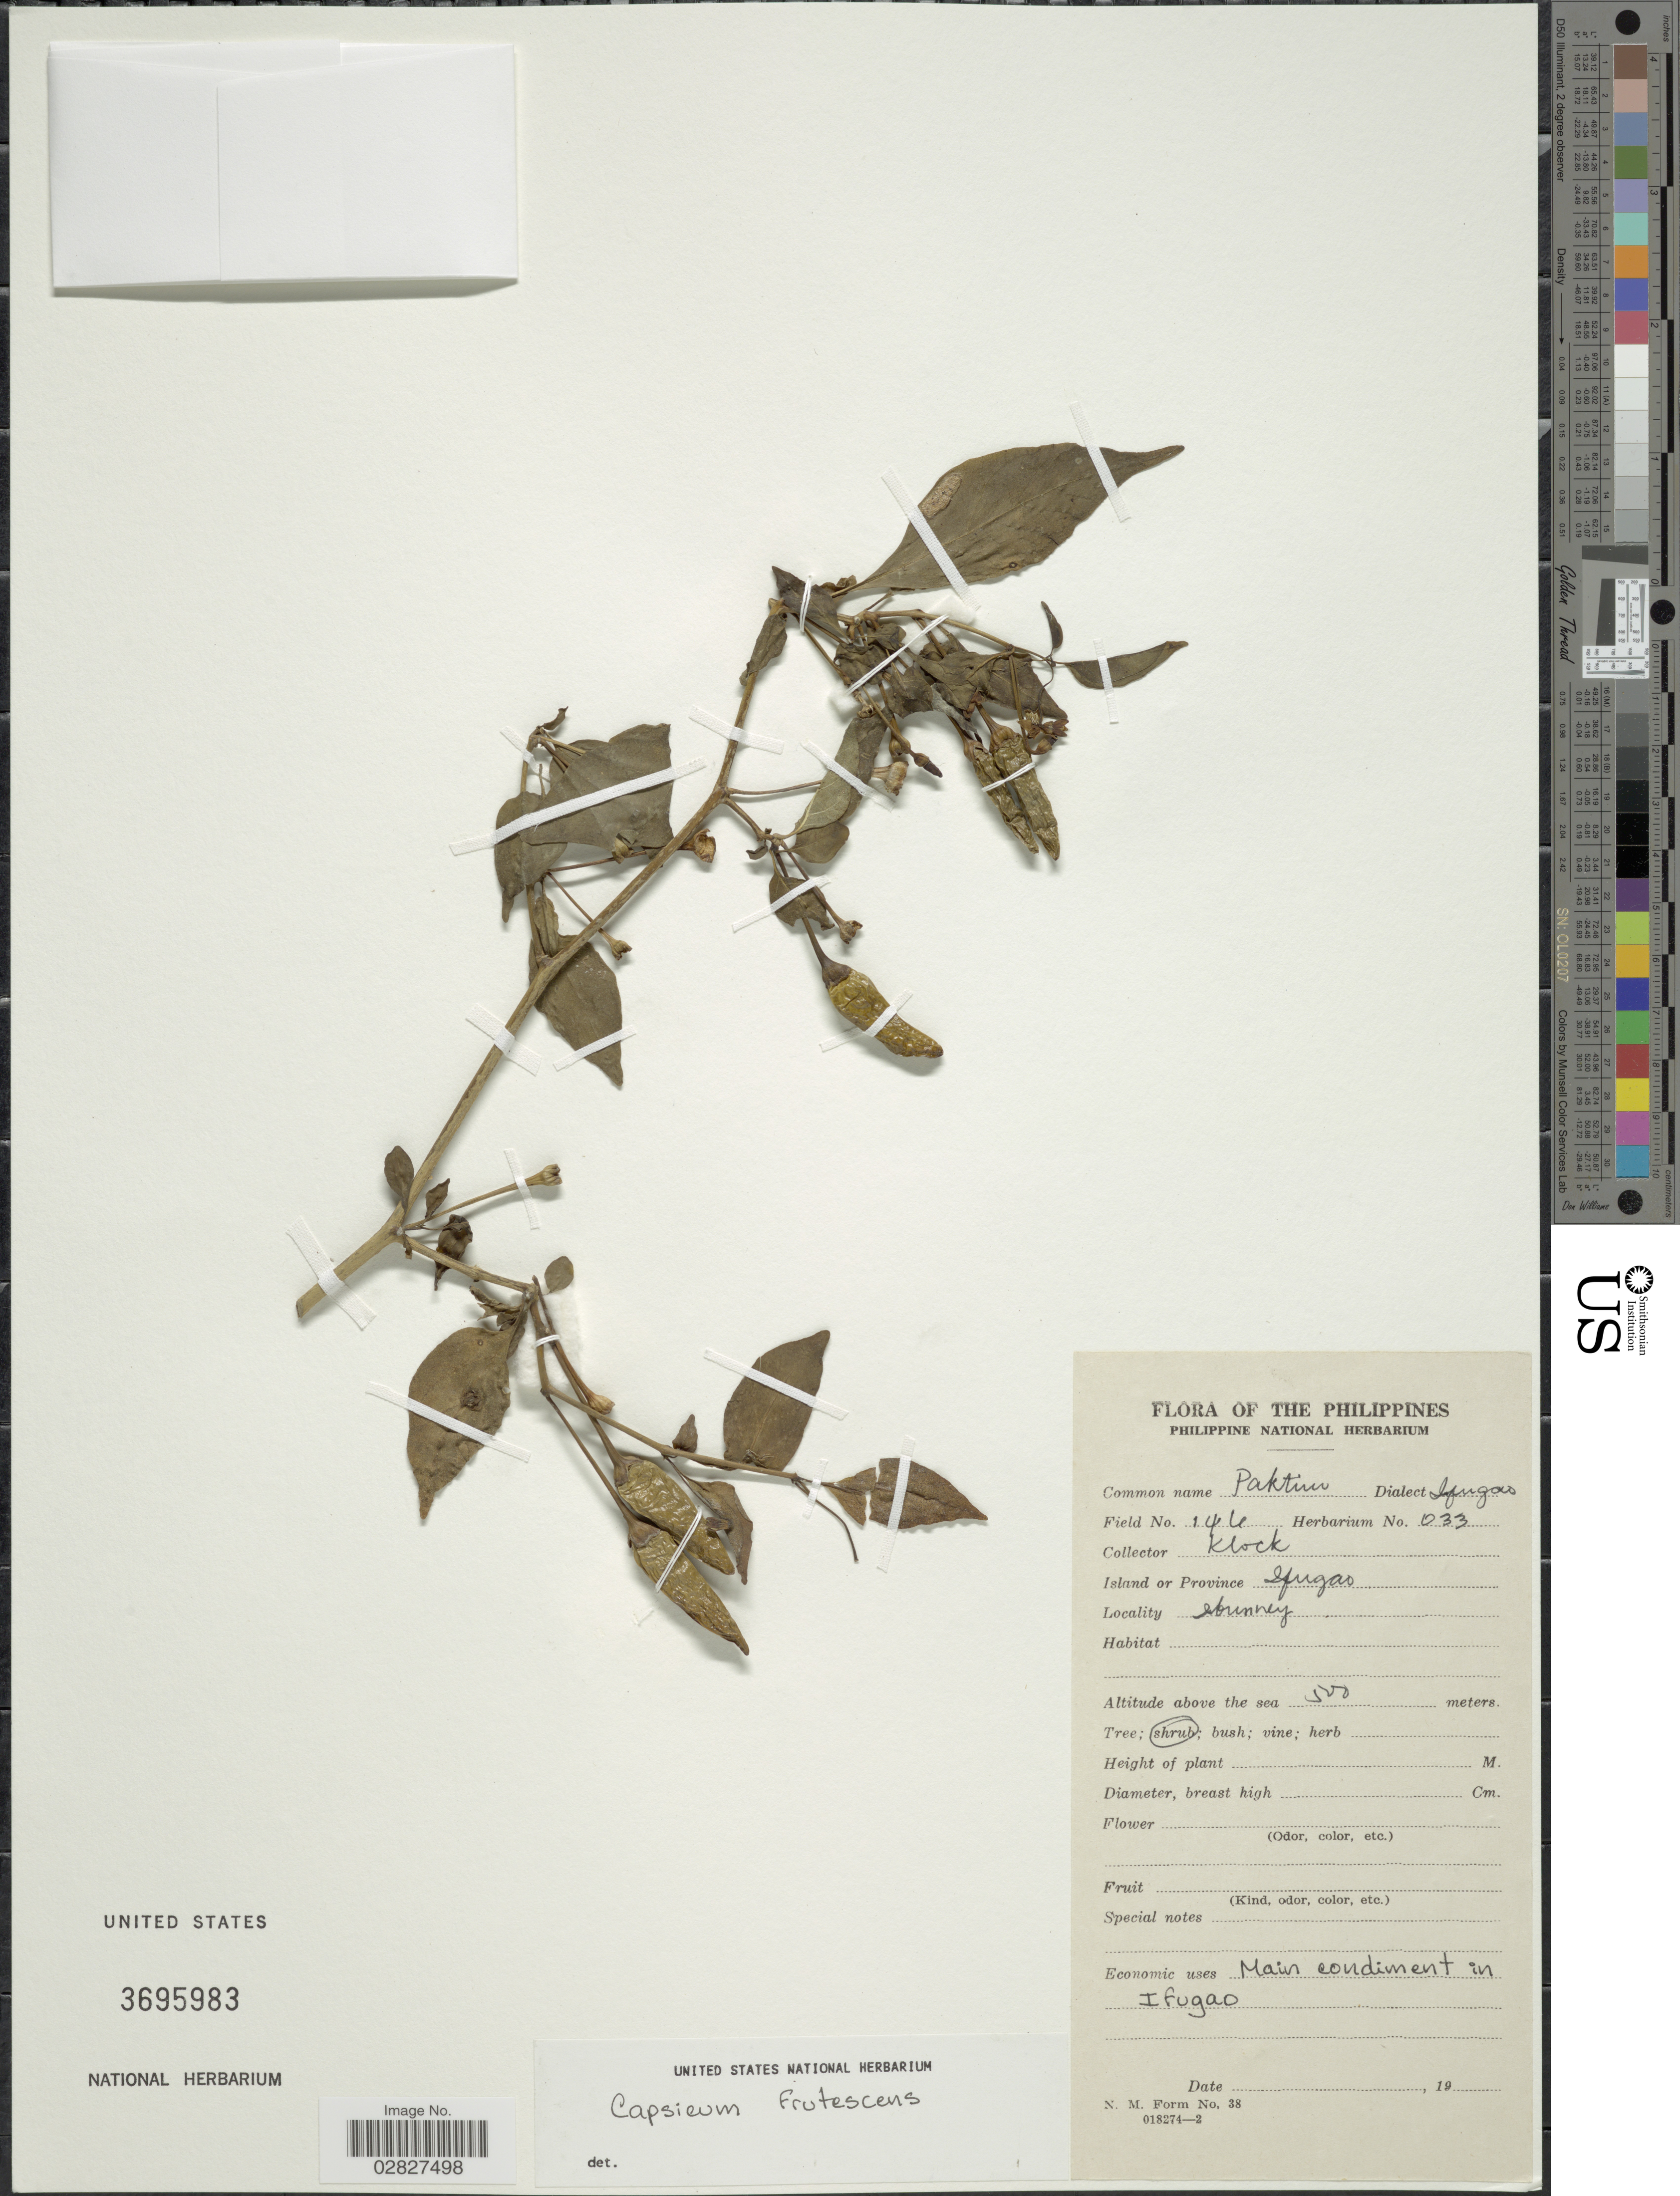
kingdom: Plantae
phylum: Tracheophyta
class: Magnoliopsida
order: Solanales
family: Solanaceae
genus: Capsicum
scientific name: Capsicum frutescens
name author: L.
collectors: Klock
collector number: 146/033*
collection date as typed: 19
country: Philippines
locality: Ifugao, Abunney.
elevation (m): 500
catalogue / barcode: US 3695983